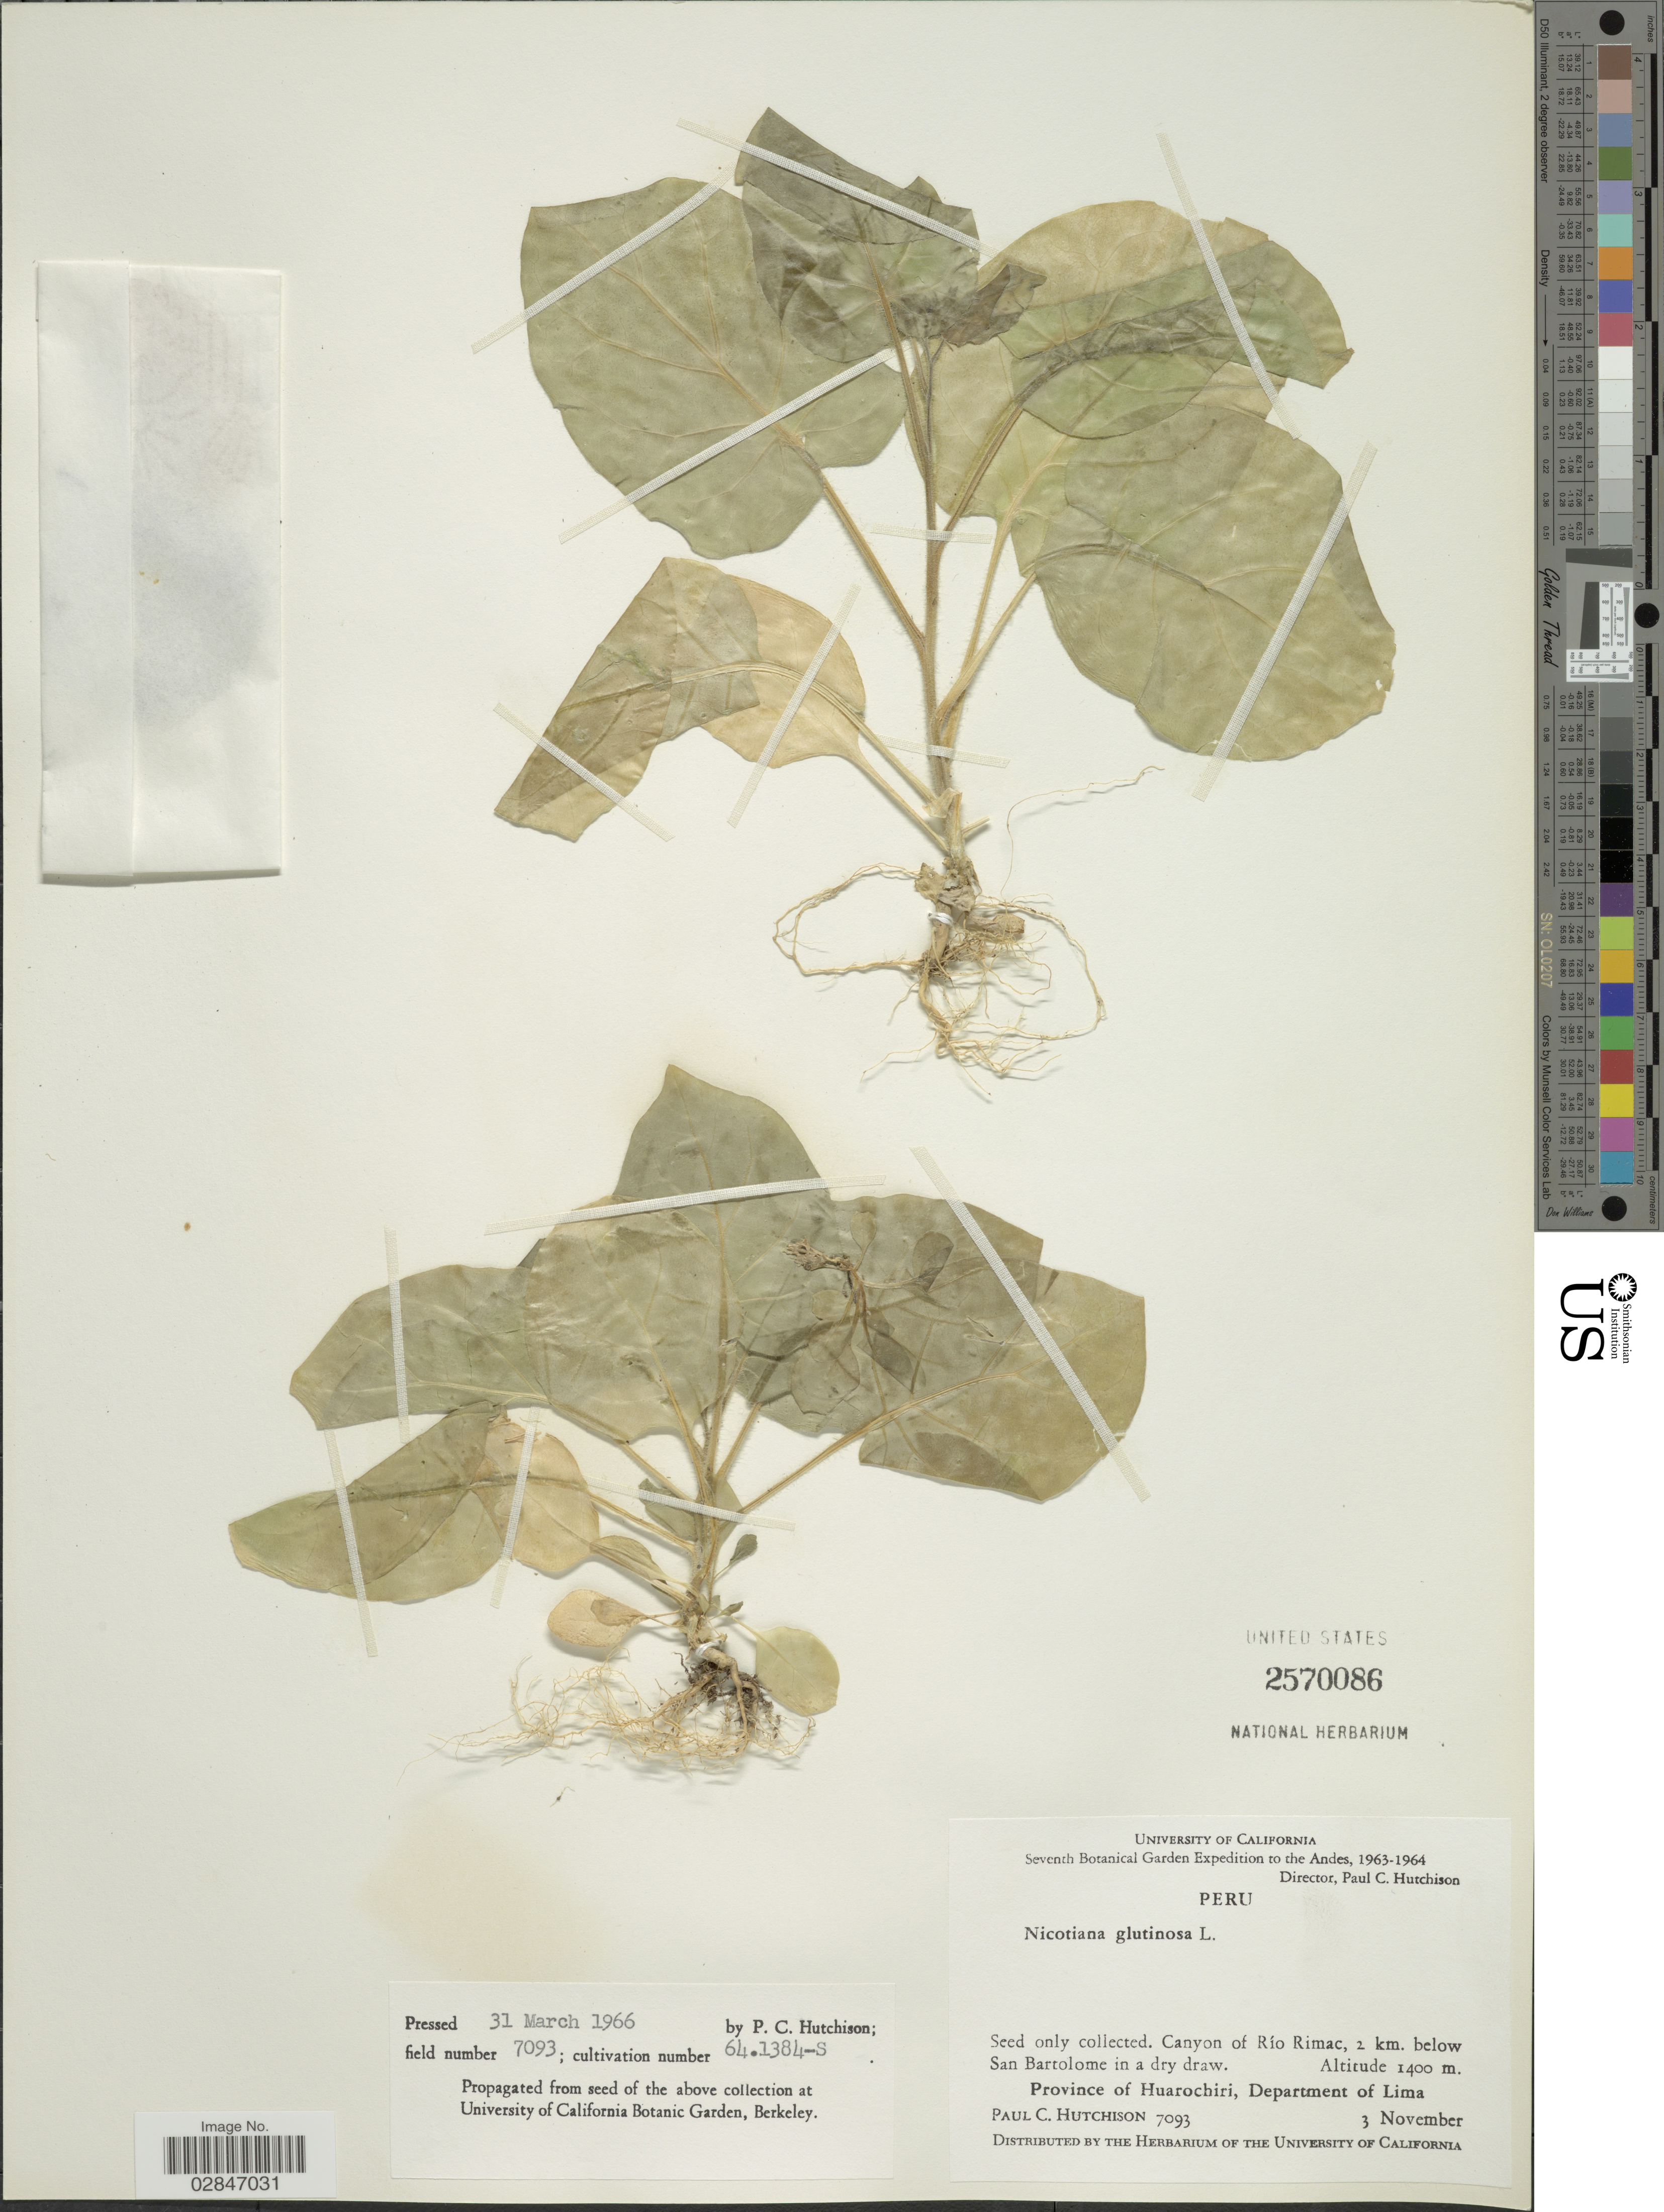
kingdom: Plantae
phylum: Tracheophyta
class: Magnoliopsida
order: Solanales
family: Solanaceae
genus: Nicotiana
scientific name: Nicotiana glutinosa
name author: L.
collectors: P. C. Hutchison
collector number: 7093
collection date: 1966-03-31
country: United States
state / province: California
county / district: Alameda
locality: University of California Botanic Garden, Berkeley.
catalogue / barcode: US 2570086